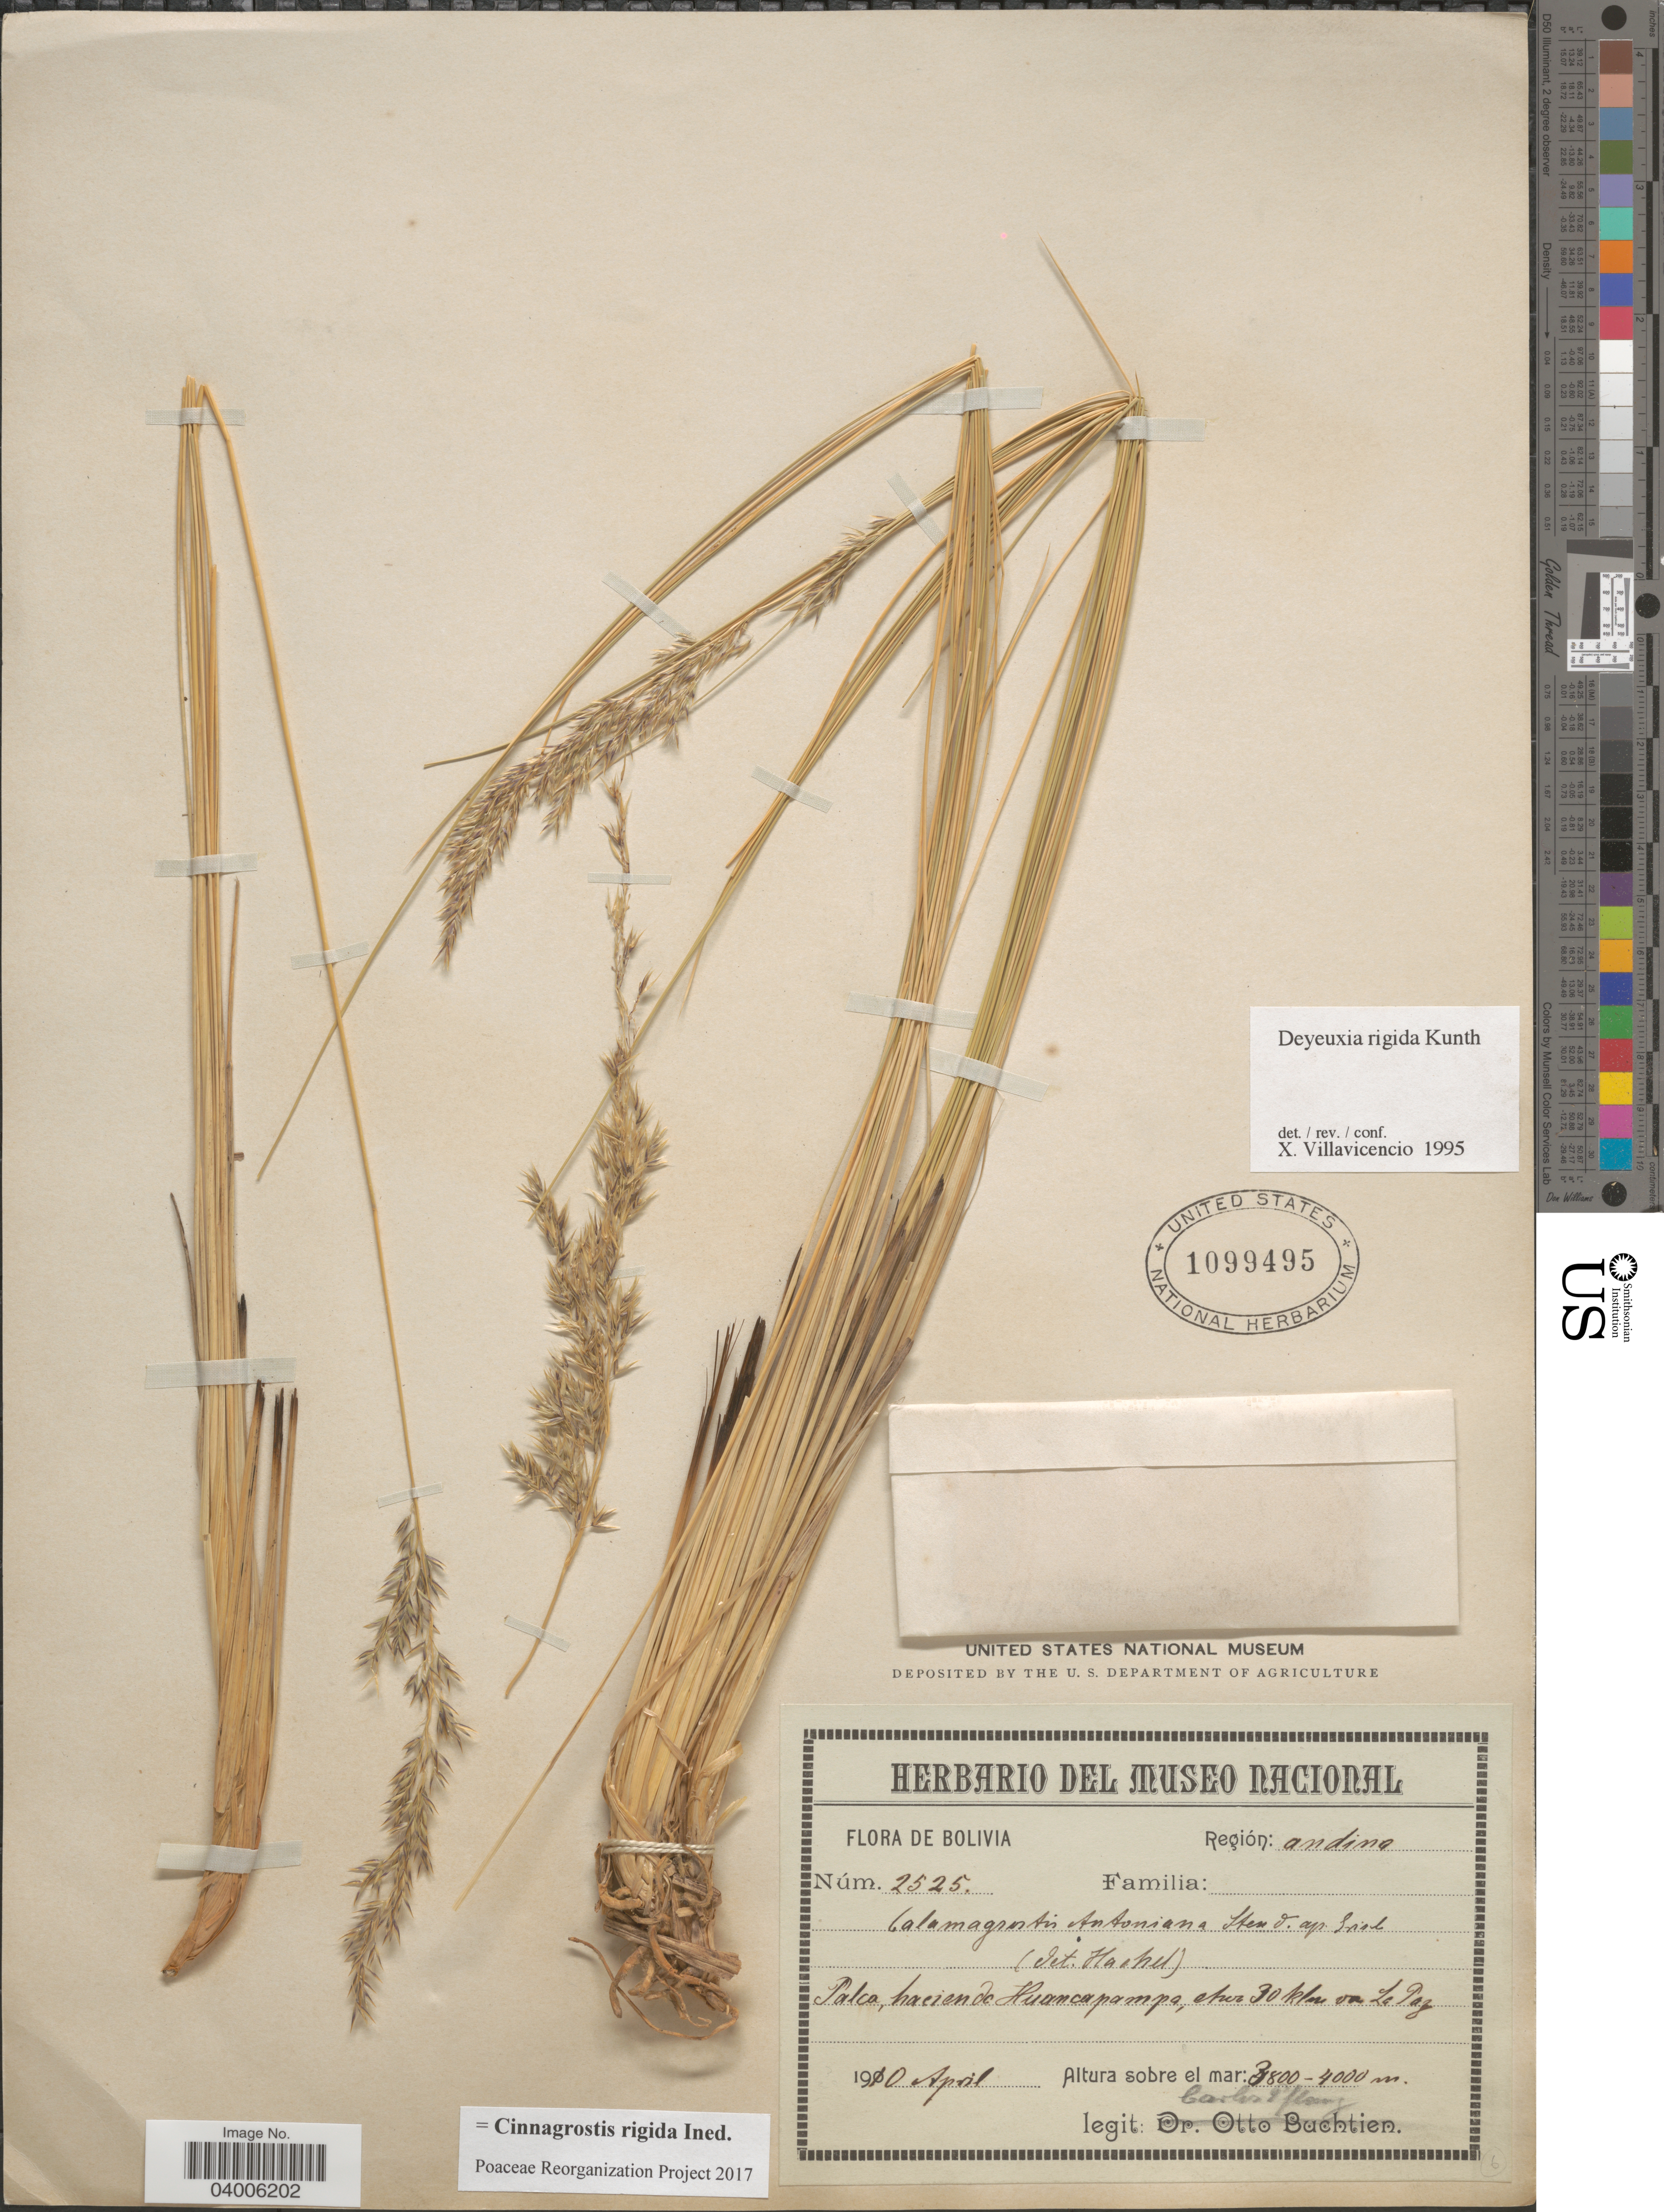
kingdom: Plantae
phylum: Tracheophyta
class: Liliopsida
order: Poales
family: Poaceae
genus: Cinnagrostis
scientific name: Cinnagrostis rigida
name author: (Kunth) P.M. Peterson et al.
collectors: C. Pflanz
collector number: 2525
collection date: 1910-04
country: Bolivia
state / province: La Paz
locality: Región: andina. Palca, hacienda Huancapampa, ete 30 klm on La Paz.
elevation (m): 3800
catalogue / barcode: US 1099495